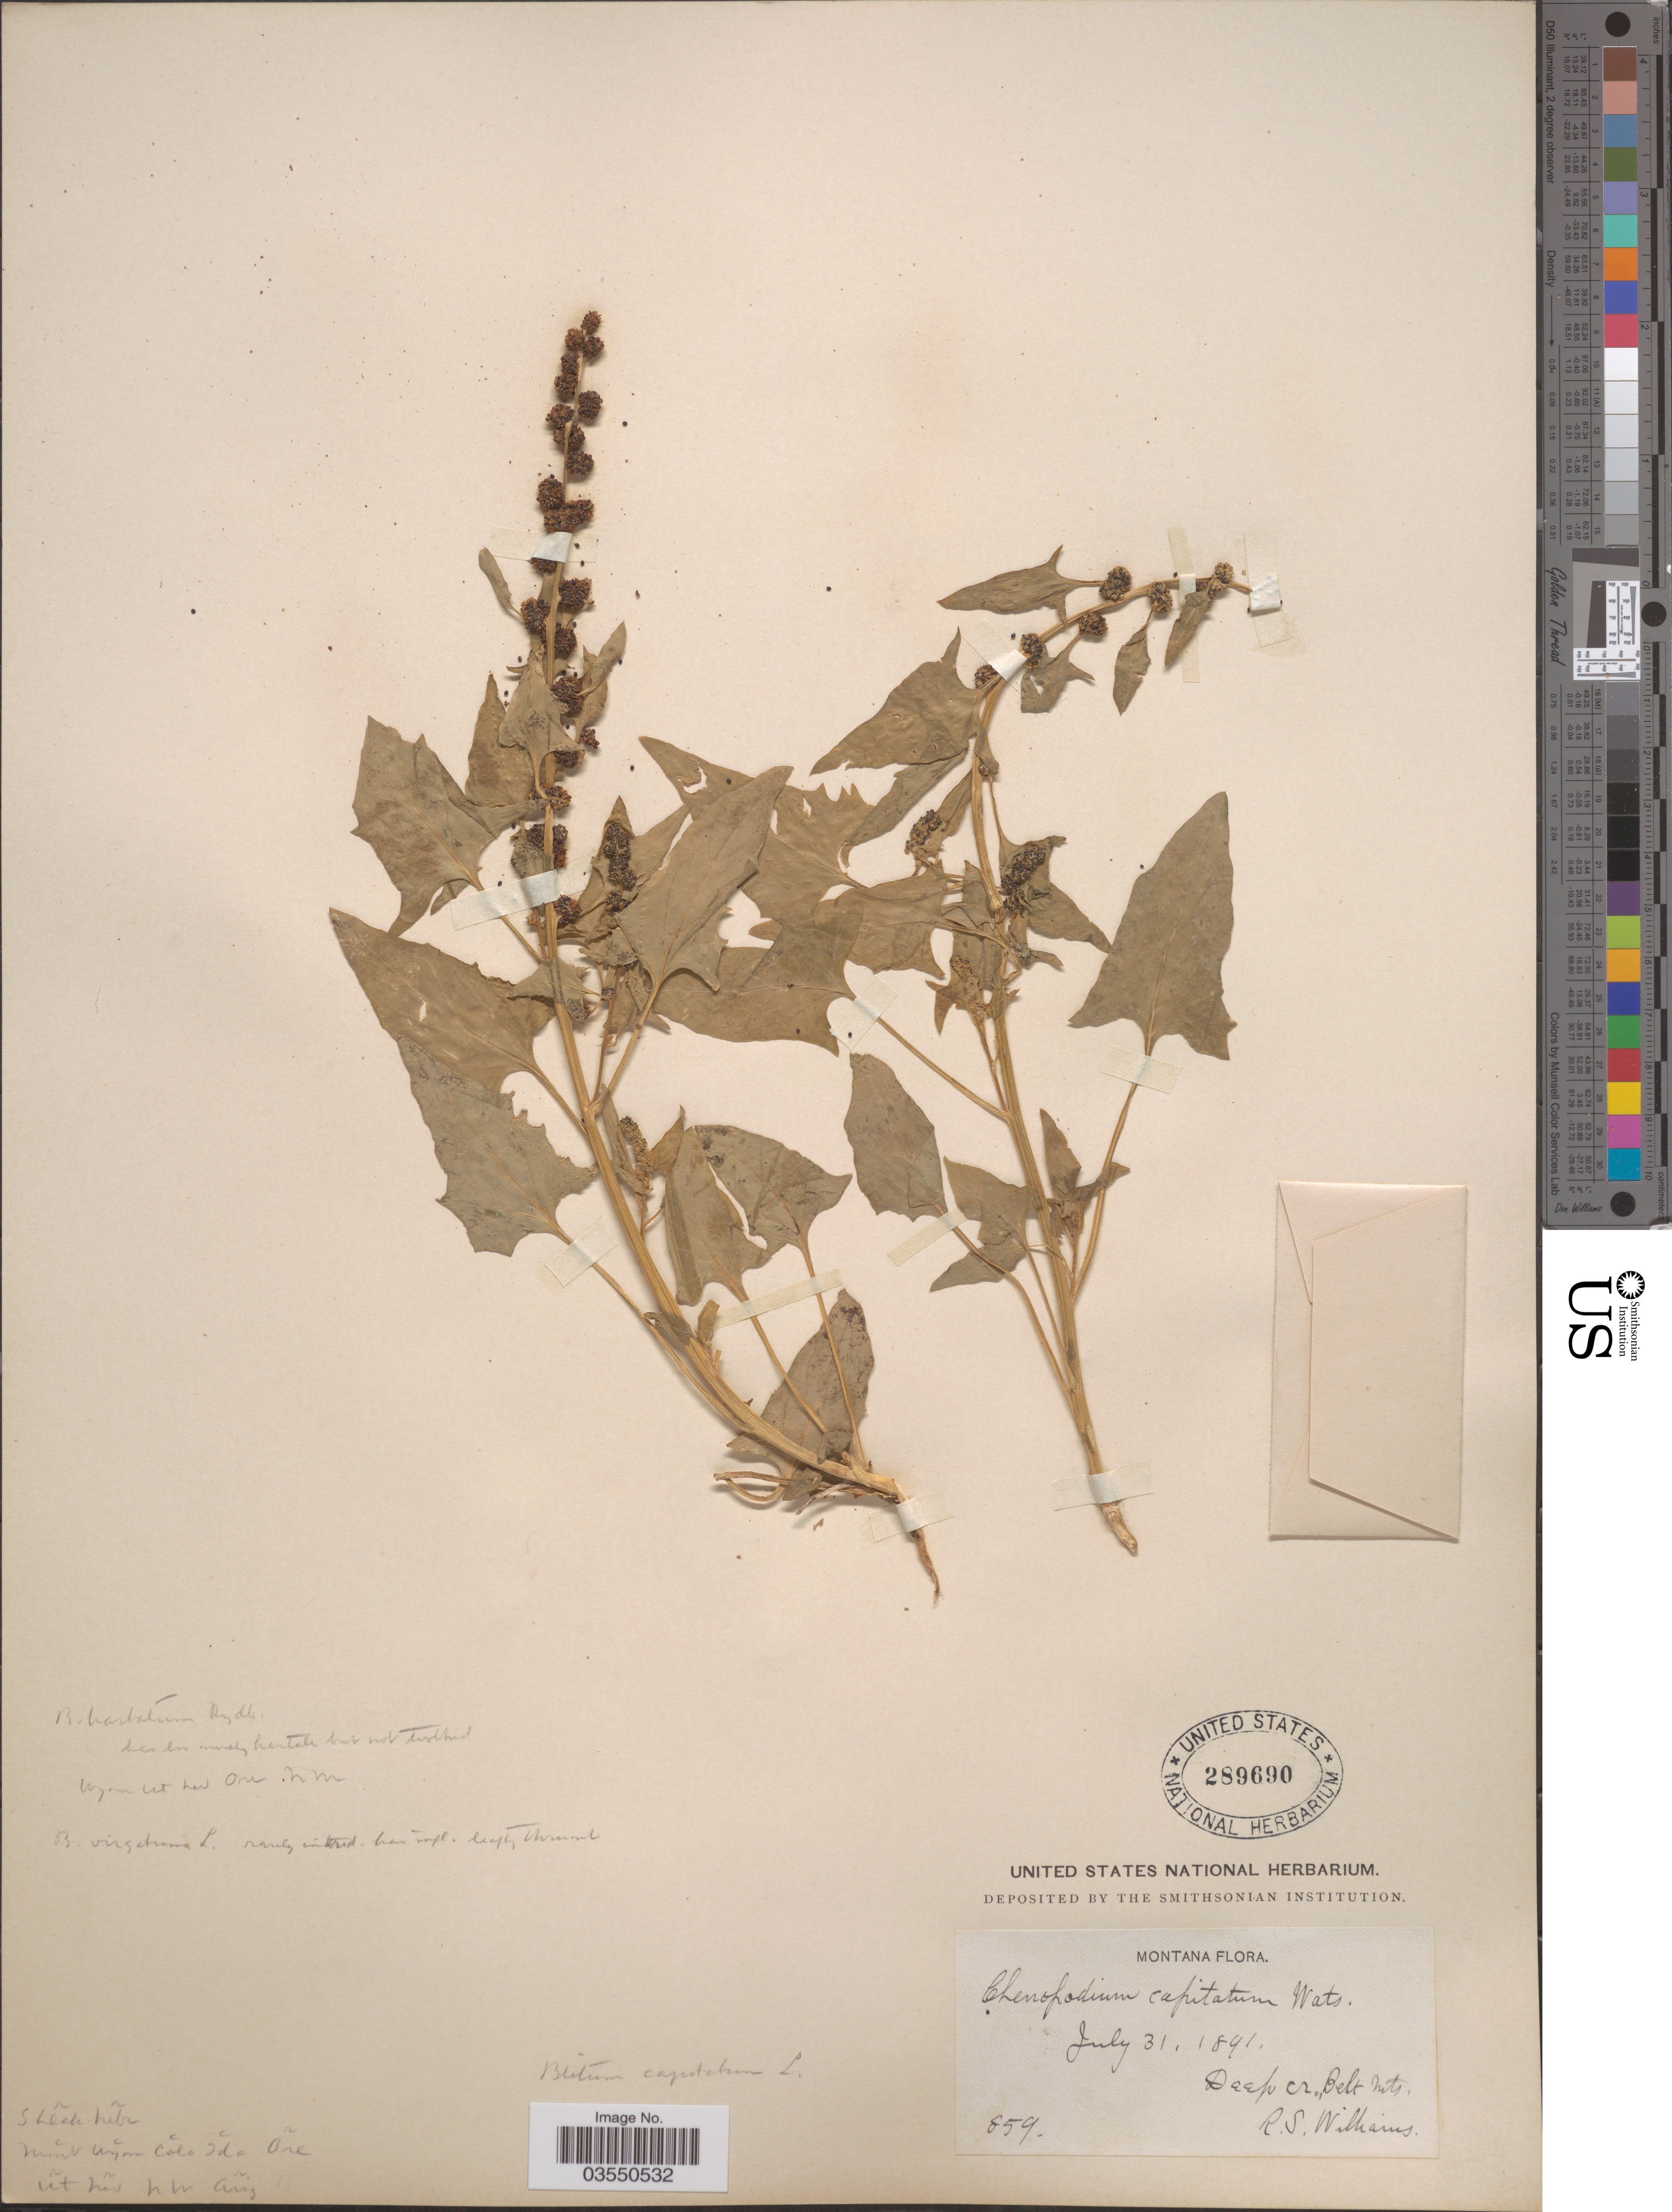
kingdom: Plantae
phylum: Tracheophyta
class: Magnoliopsida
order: Caryophyllales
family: Amaranthaceae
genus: Blitum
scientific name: Blitum capitatum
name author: L.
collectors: R. S. Williams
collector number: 859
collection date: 1891-07-31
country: United States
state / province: Montana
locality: Deeper. Belt Mts.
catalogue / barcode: US 289690